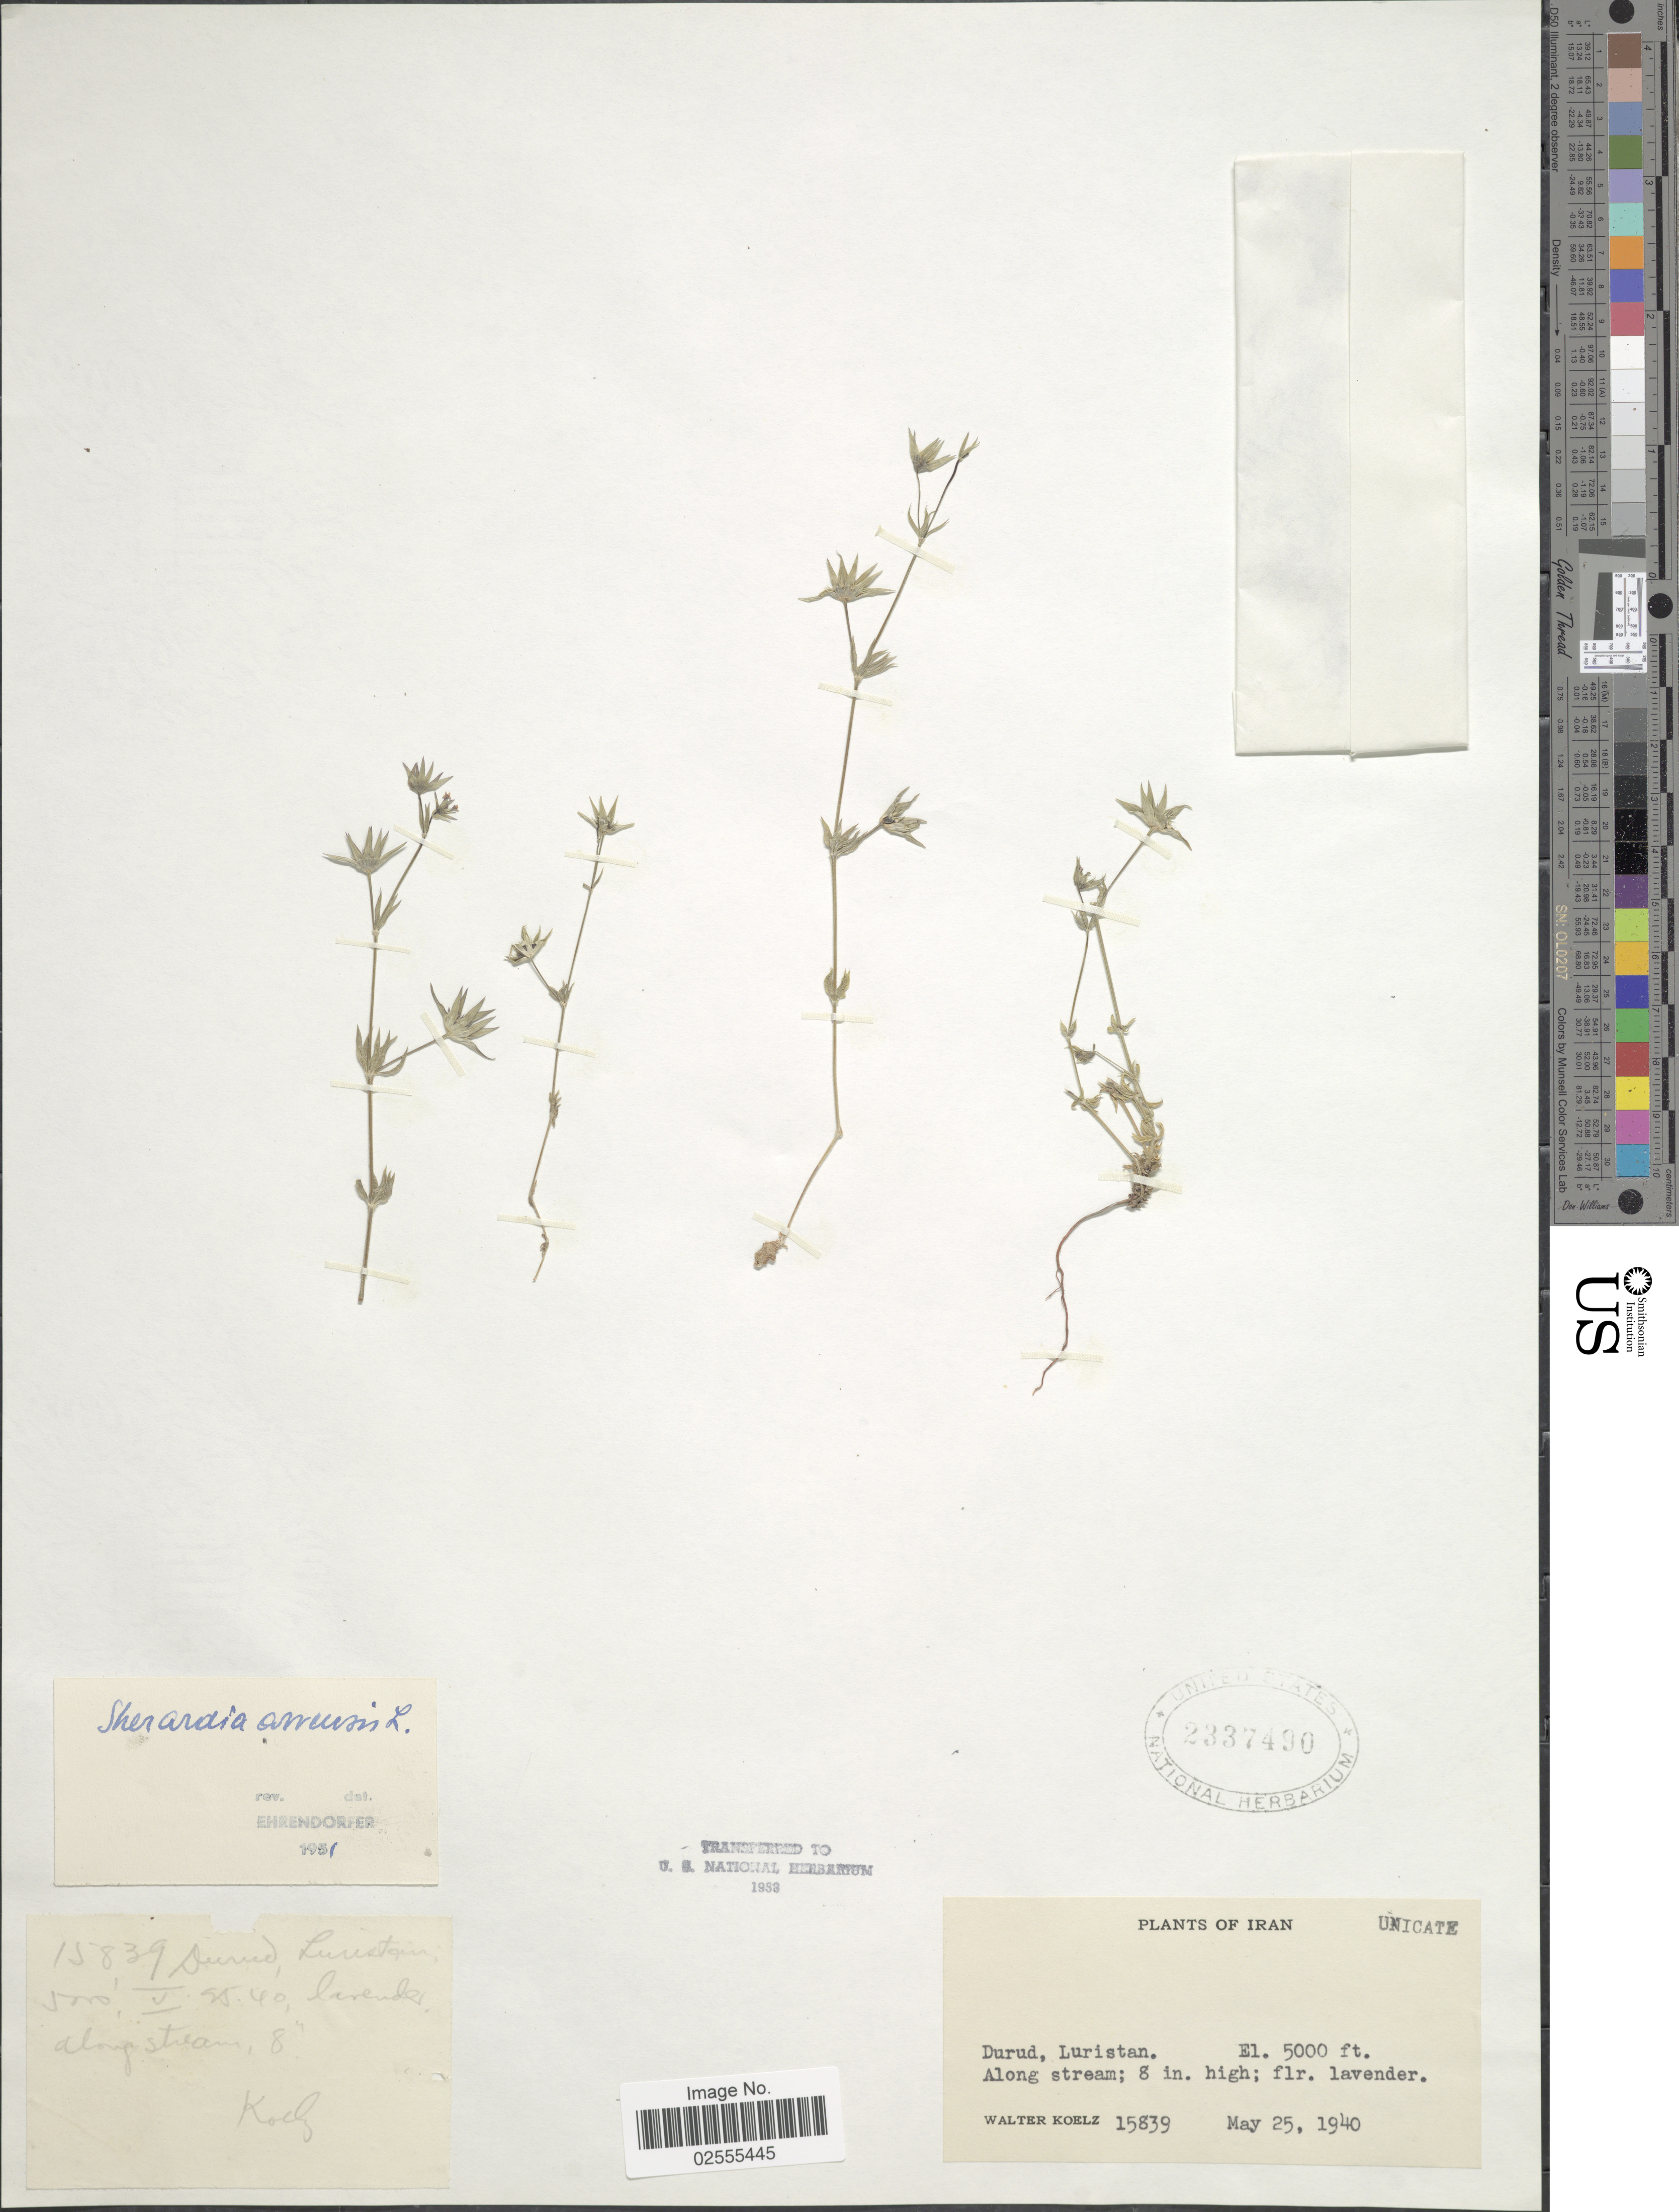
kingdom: Plantae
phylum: Tracheophyta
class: Magnoliopsida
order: Gentianales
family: Rubiaceae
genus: Sherardia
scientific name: Sherardia arvensis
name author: L.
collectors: W. N. Koelz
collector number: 15839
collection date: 1940-05-25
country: Iran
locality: Durud, Luristan, along stream.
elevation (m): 1524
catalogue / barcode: US 2337490